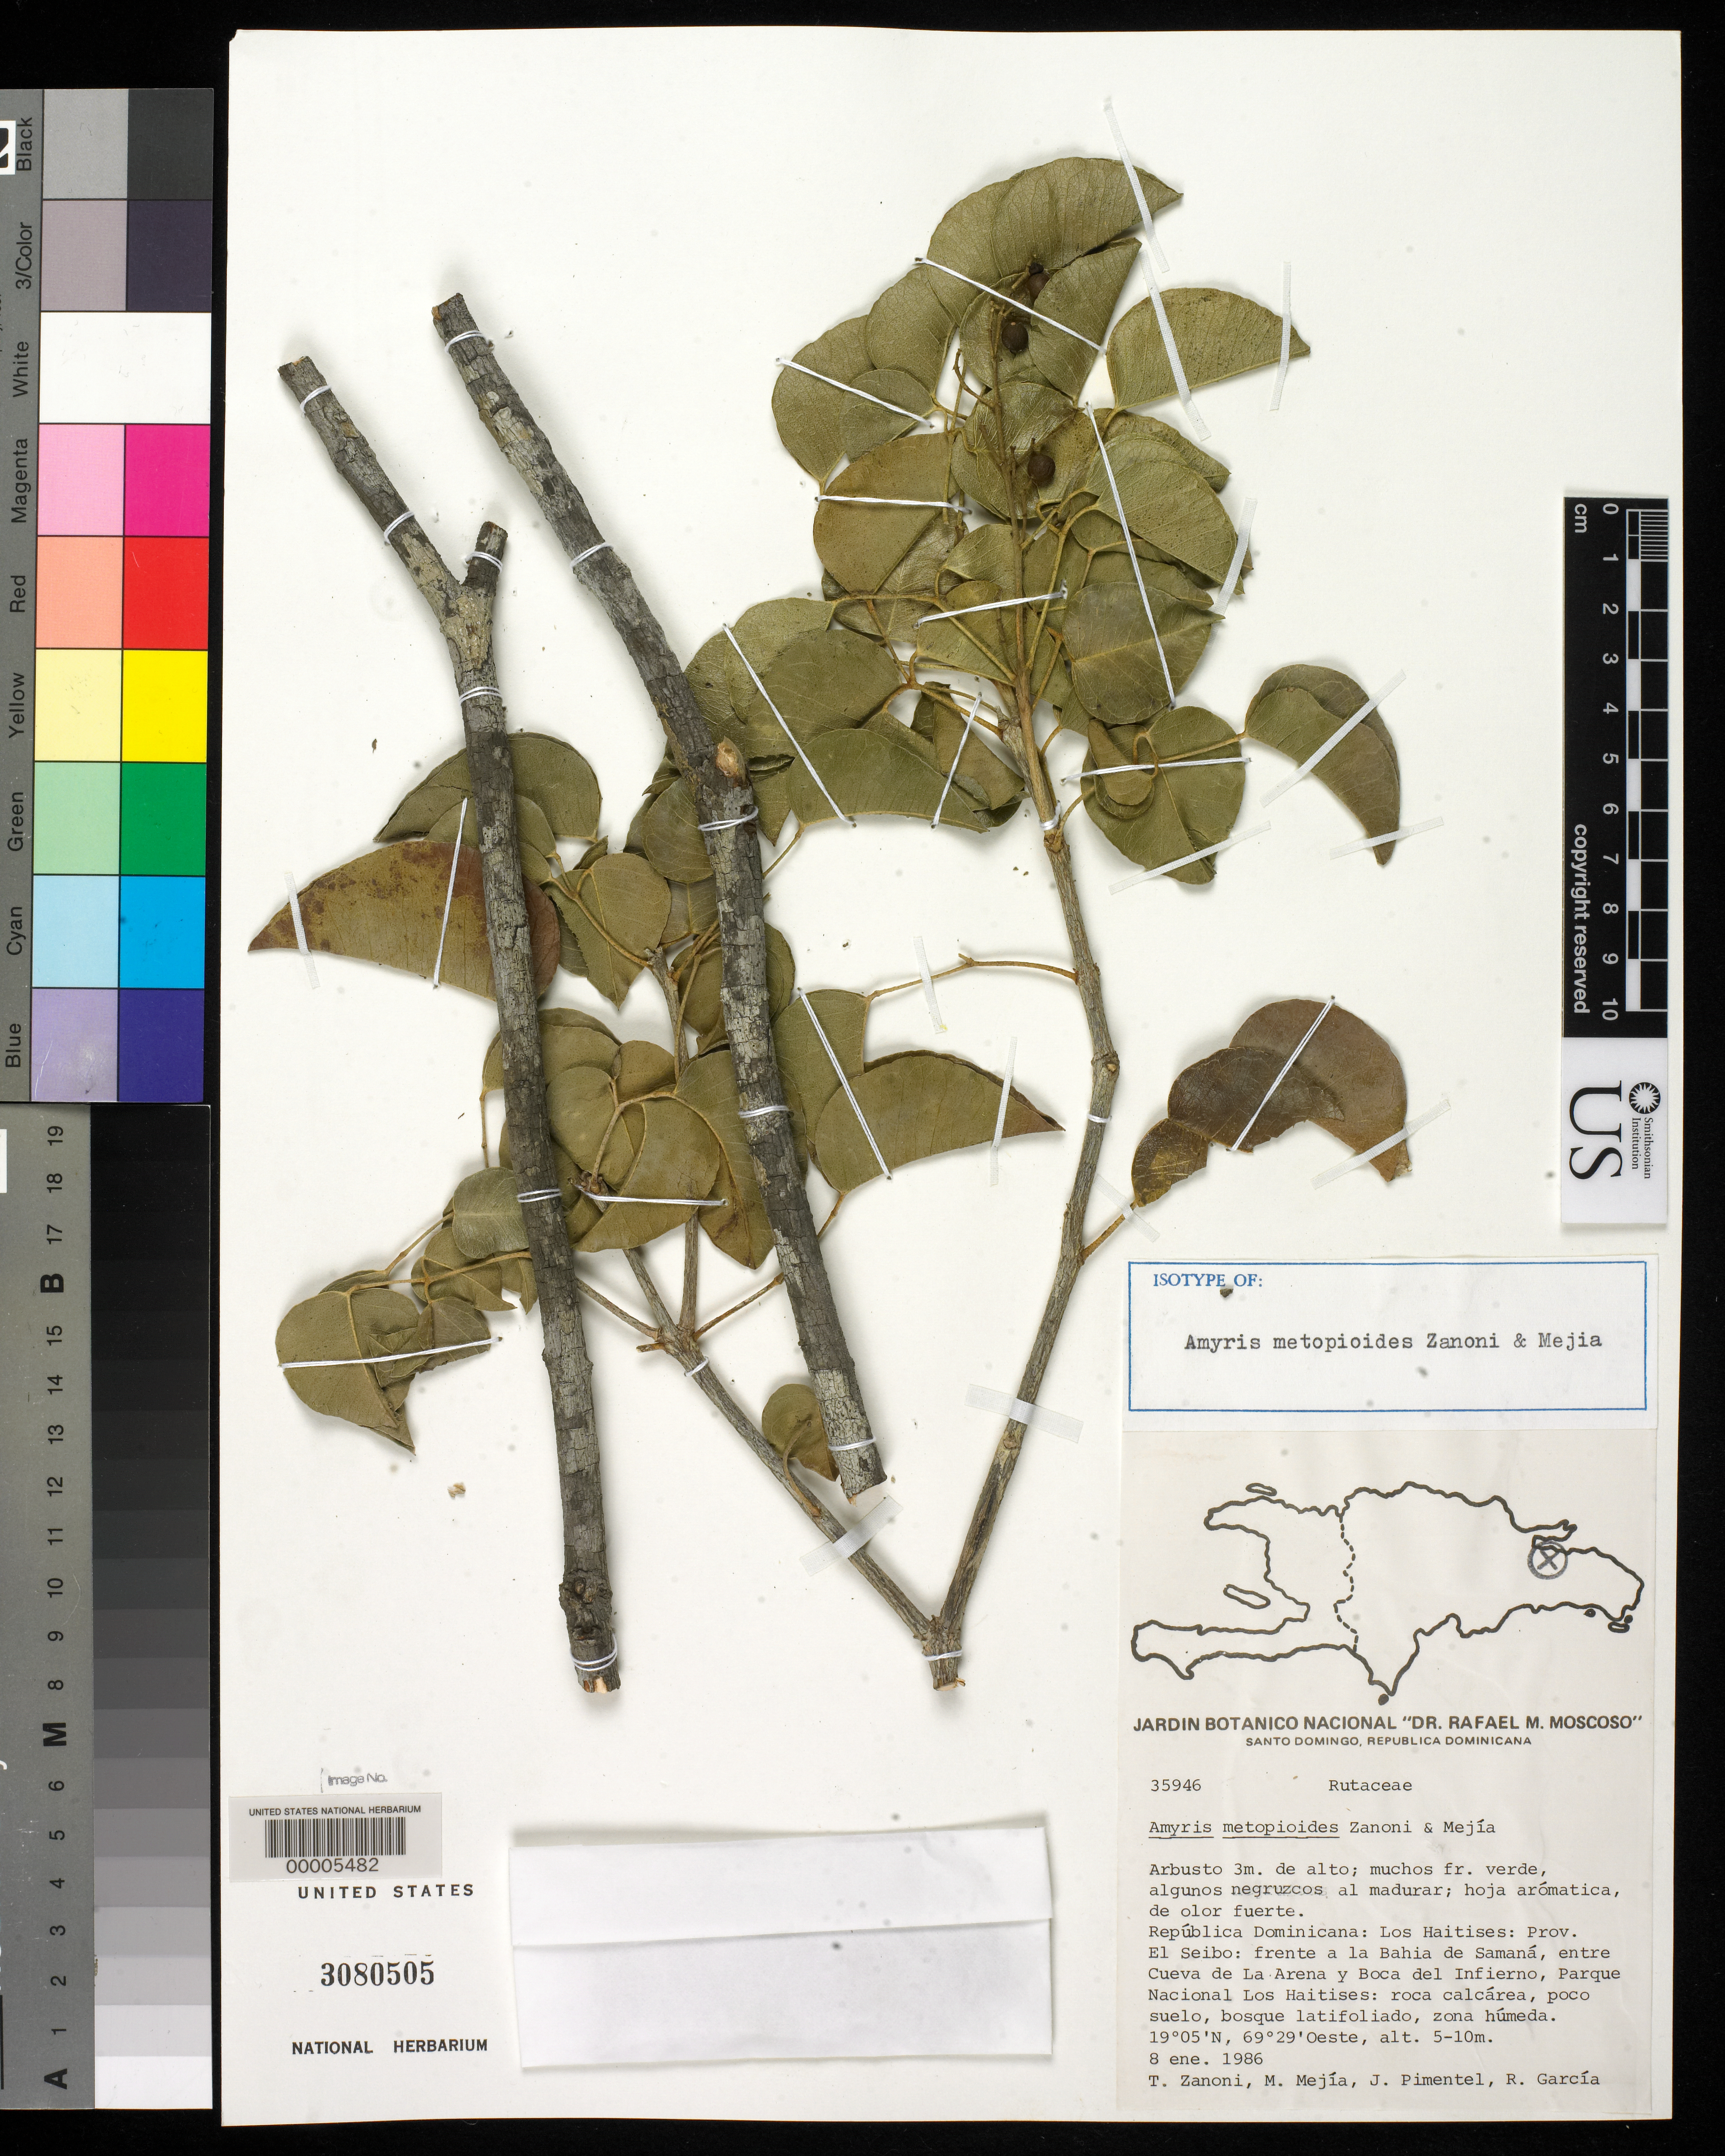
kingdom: Plantae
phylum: Tracheophyta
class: Magnoliopsida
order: Sapindales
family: Rutaceae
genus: Amyris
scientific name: Amyris metopioides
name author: Zanoni & Mejia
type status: Isotype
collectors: T. A. Zanoni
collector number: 35946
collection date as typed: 08 Jan 1986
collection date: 1986-01-08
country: Dominican Republic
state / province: El Seibo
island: Hispaniola Island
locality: Opposite Bahia de Saman, between Cueva de La Arena and Boca del Infierno, Parque Nacional Los Haitises.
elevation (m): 5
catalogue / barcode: US 3080505